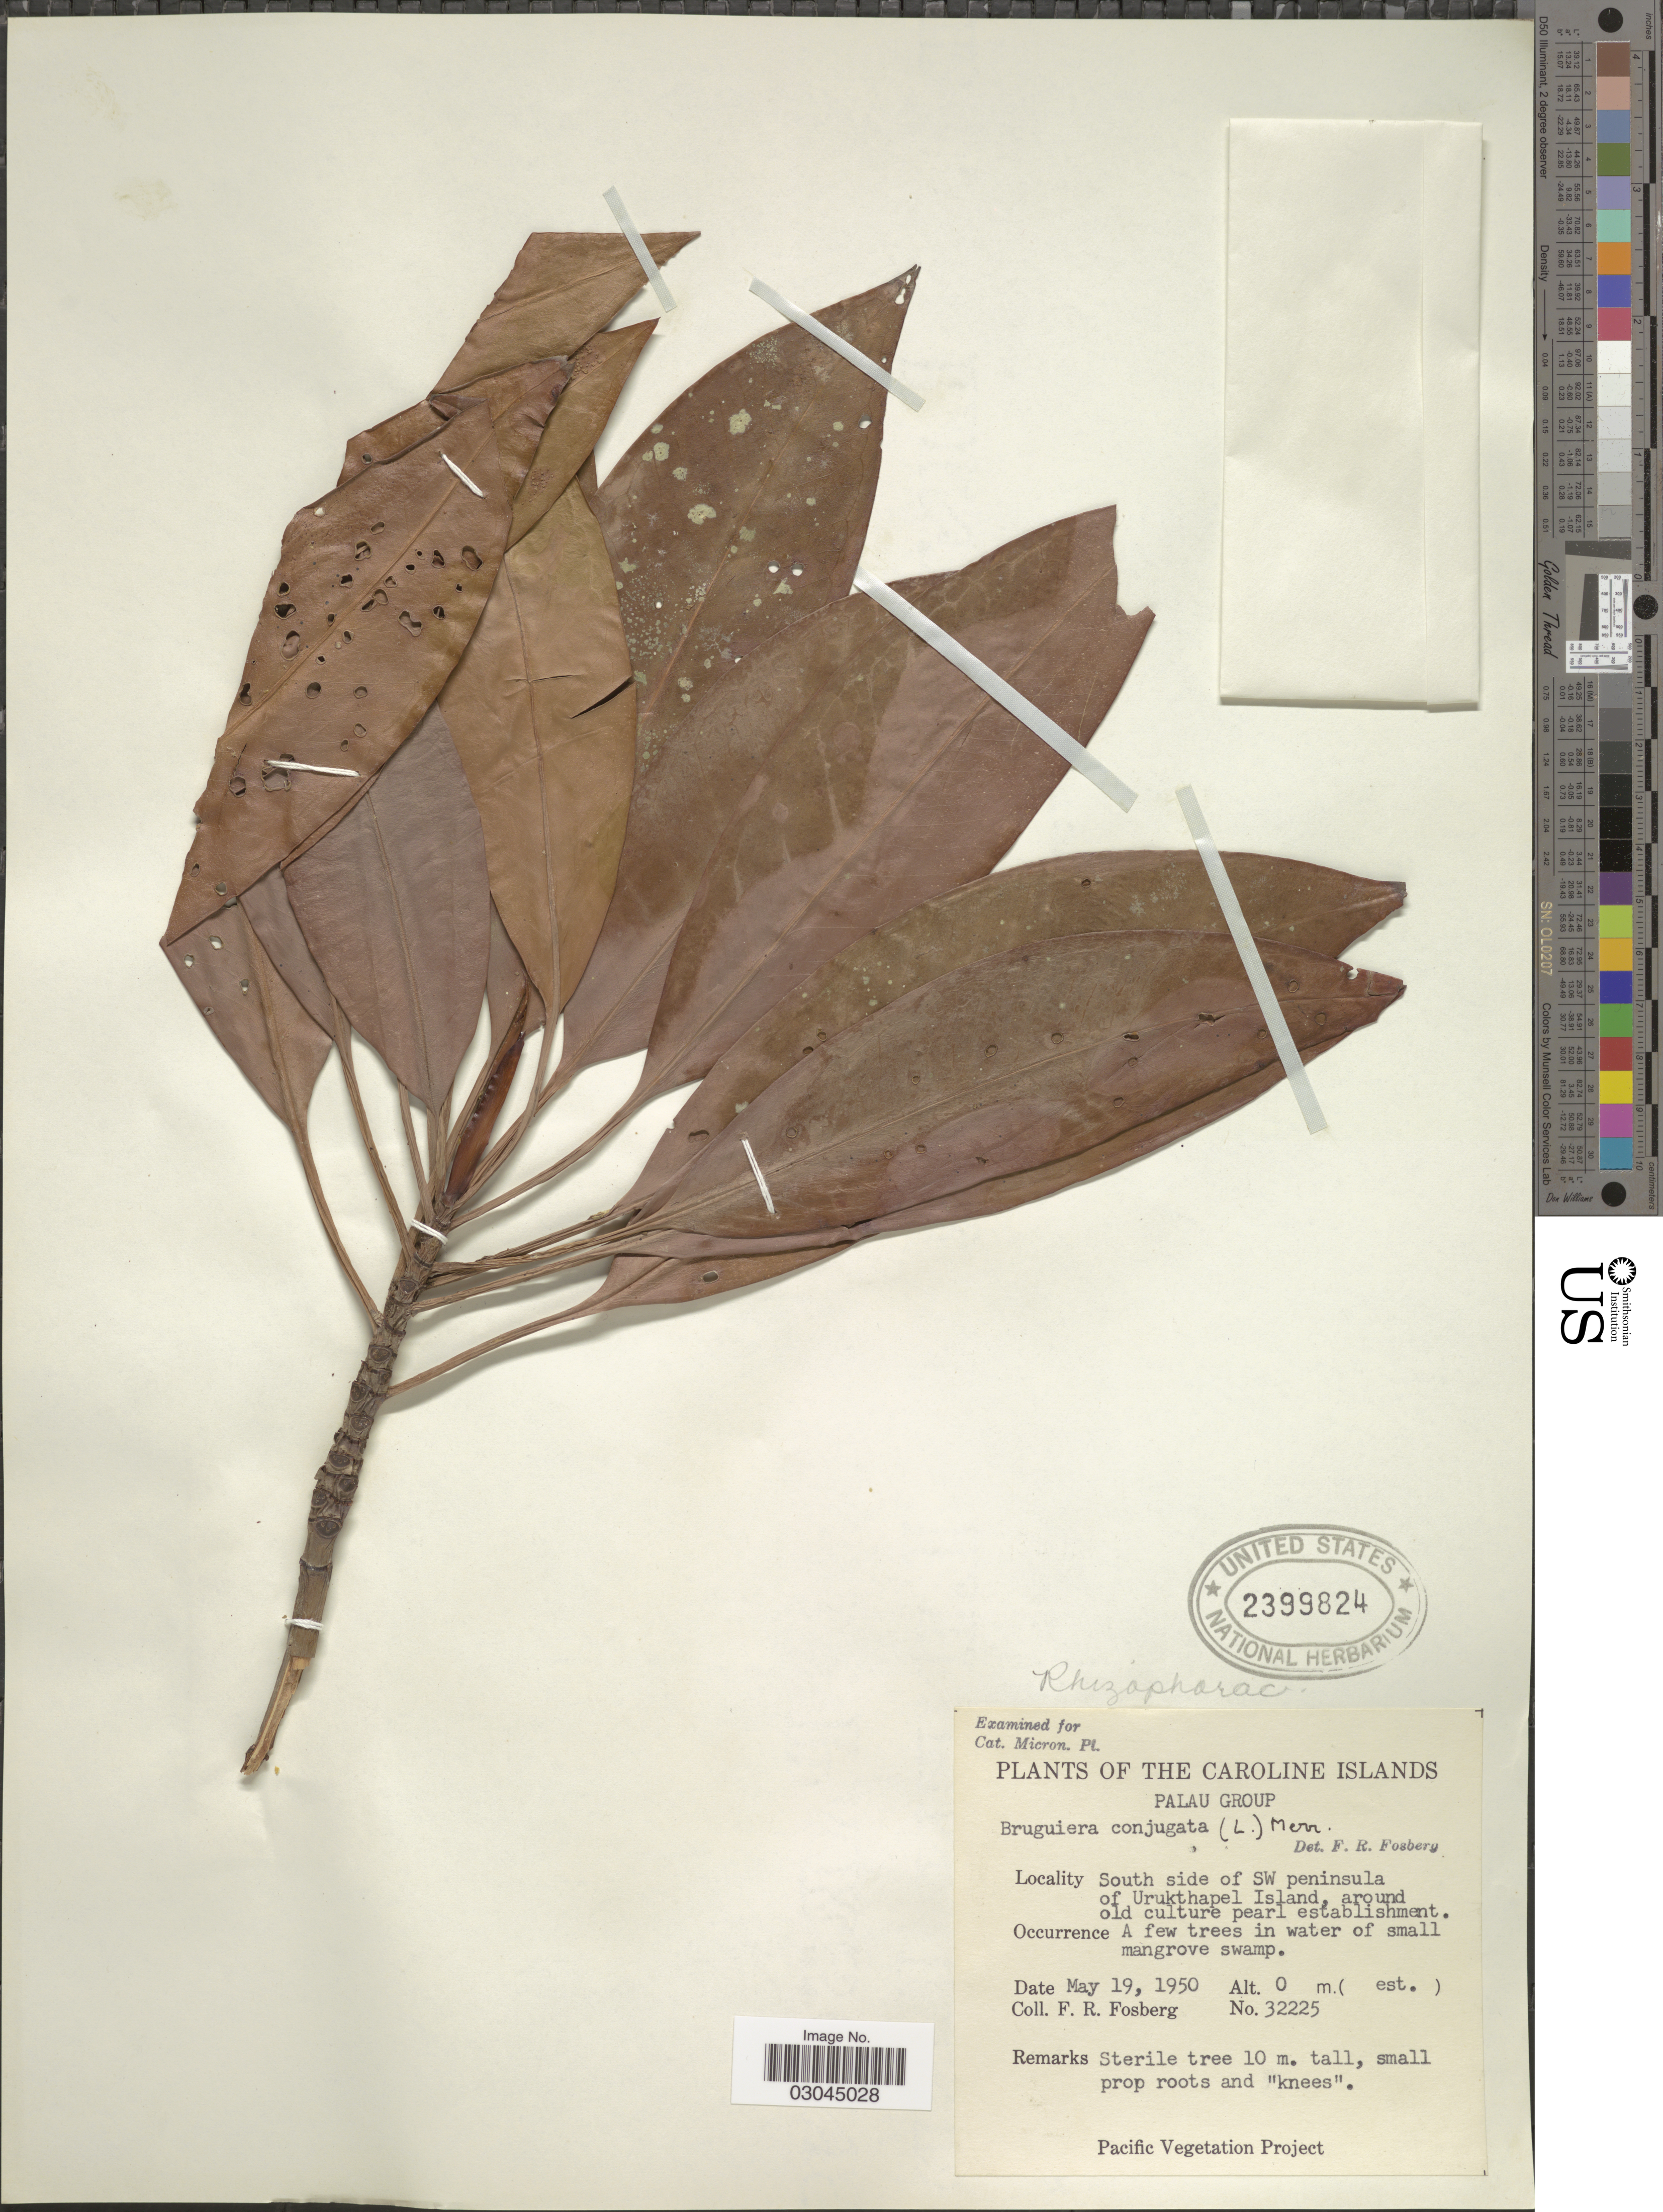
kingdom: Plantae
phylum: Tracheophyta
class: Magnoliopsida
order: Malpighiales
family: Rhizophoraceae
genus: Bruguiera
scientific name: Bruguiera gymnorhiza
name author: (L.) Savigny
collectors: F. R. Fosberg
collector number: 32225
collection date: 1950-05-19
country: Palau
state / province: Koror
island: Ngeruktabel [Urukthapel]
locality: The Caroline Islands, Palau Group, South side of SW peninsula of Urukthapel Island, around old culture pearl establishment.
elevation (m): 0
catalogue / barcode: US 2399824